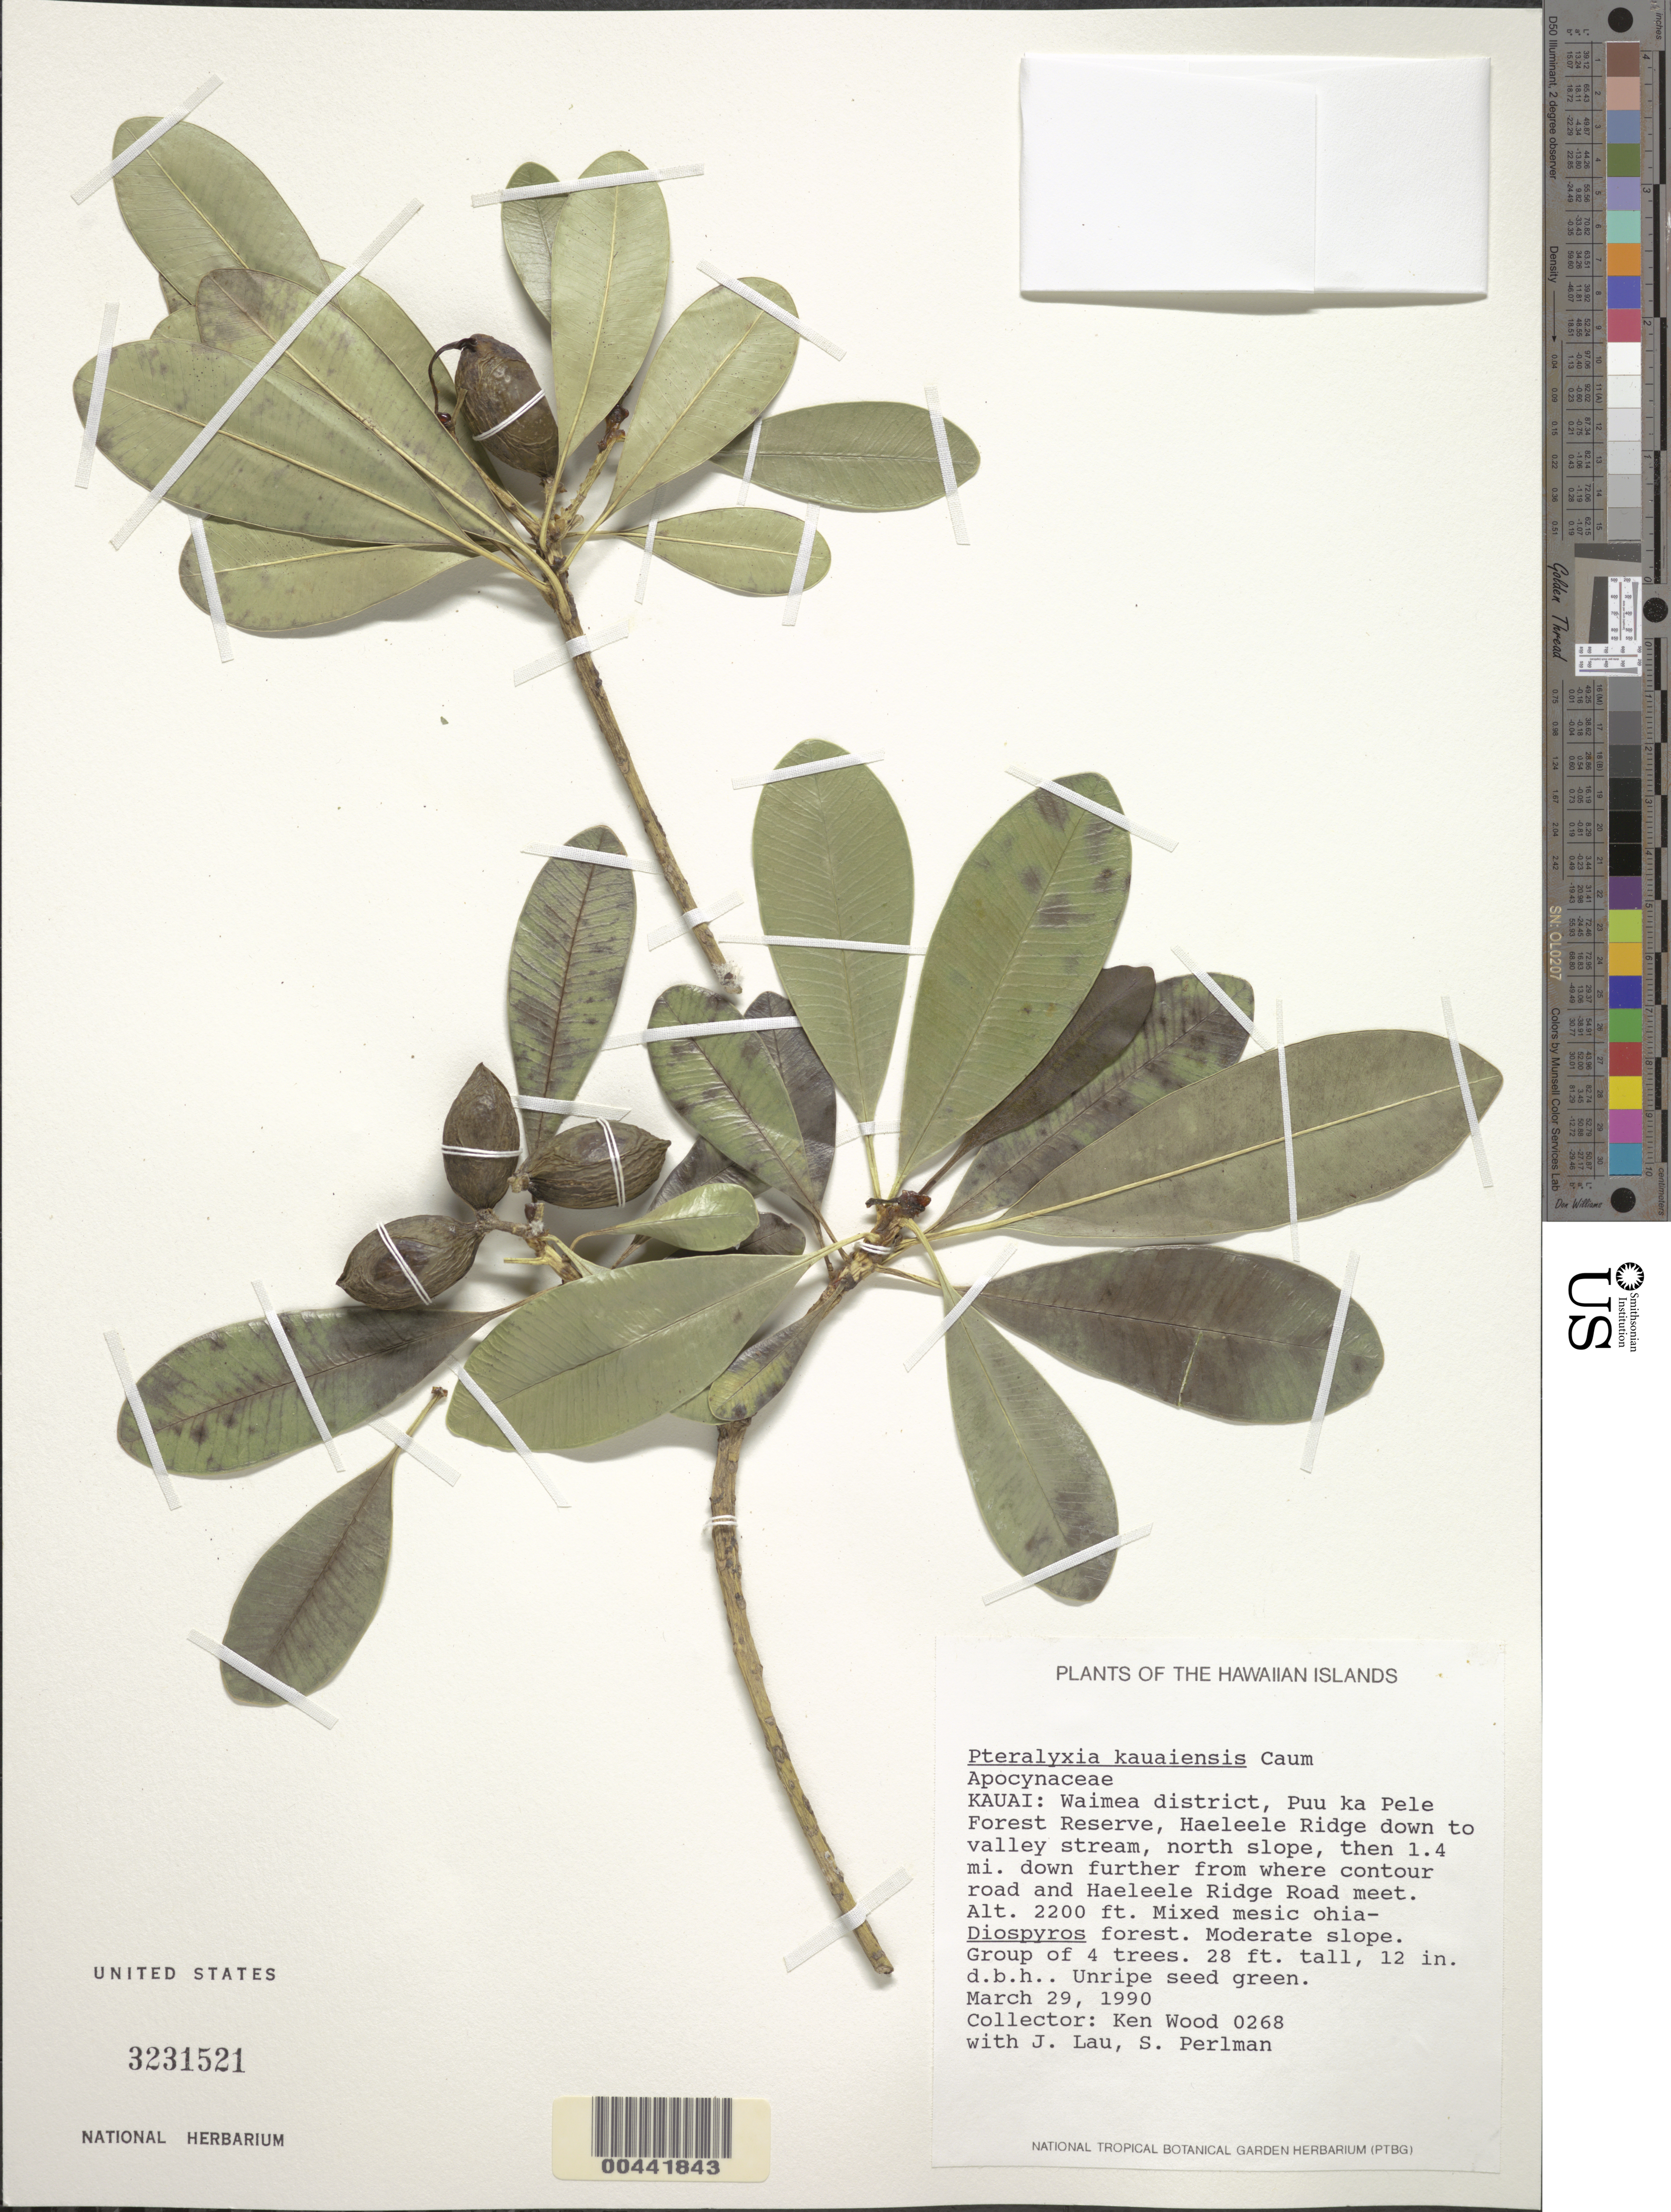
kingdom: Plantae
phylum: Tracheophyta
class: Magnoliopsida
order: Gentianales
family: Apocynaceae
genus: Pteralyxia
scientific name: Pteralyxia kauaiensis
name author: Caum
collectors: K. R. Wood, J. Lau & S. P. Perlman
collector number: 0268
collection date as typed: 29 Mar 1990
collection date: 1990-03-29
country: United States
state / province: Hawaii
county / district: Kauai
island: Kaua'i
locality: Waimea Dist., Puu ka Pele For. Res., Haeleele Ridge down to valley stream, N slope, then 1.4 mi. down further from where con-...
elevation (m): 671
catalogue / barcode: US 3231521